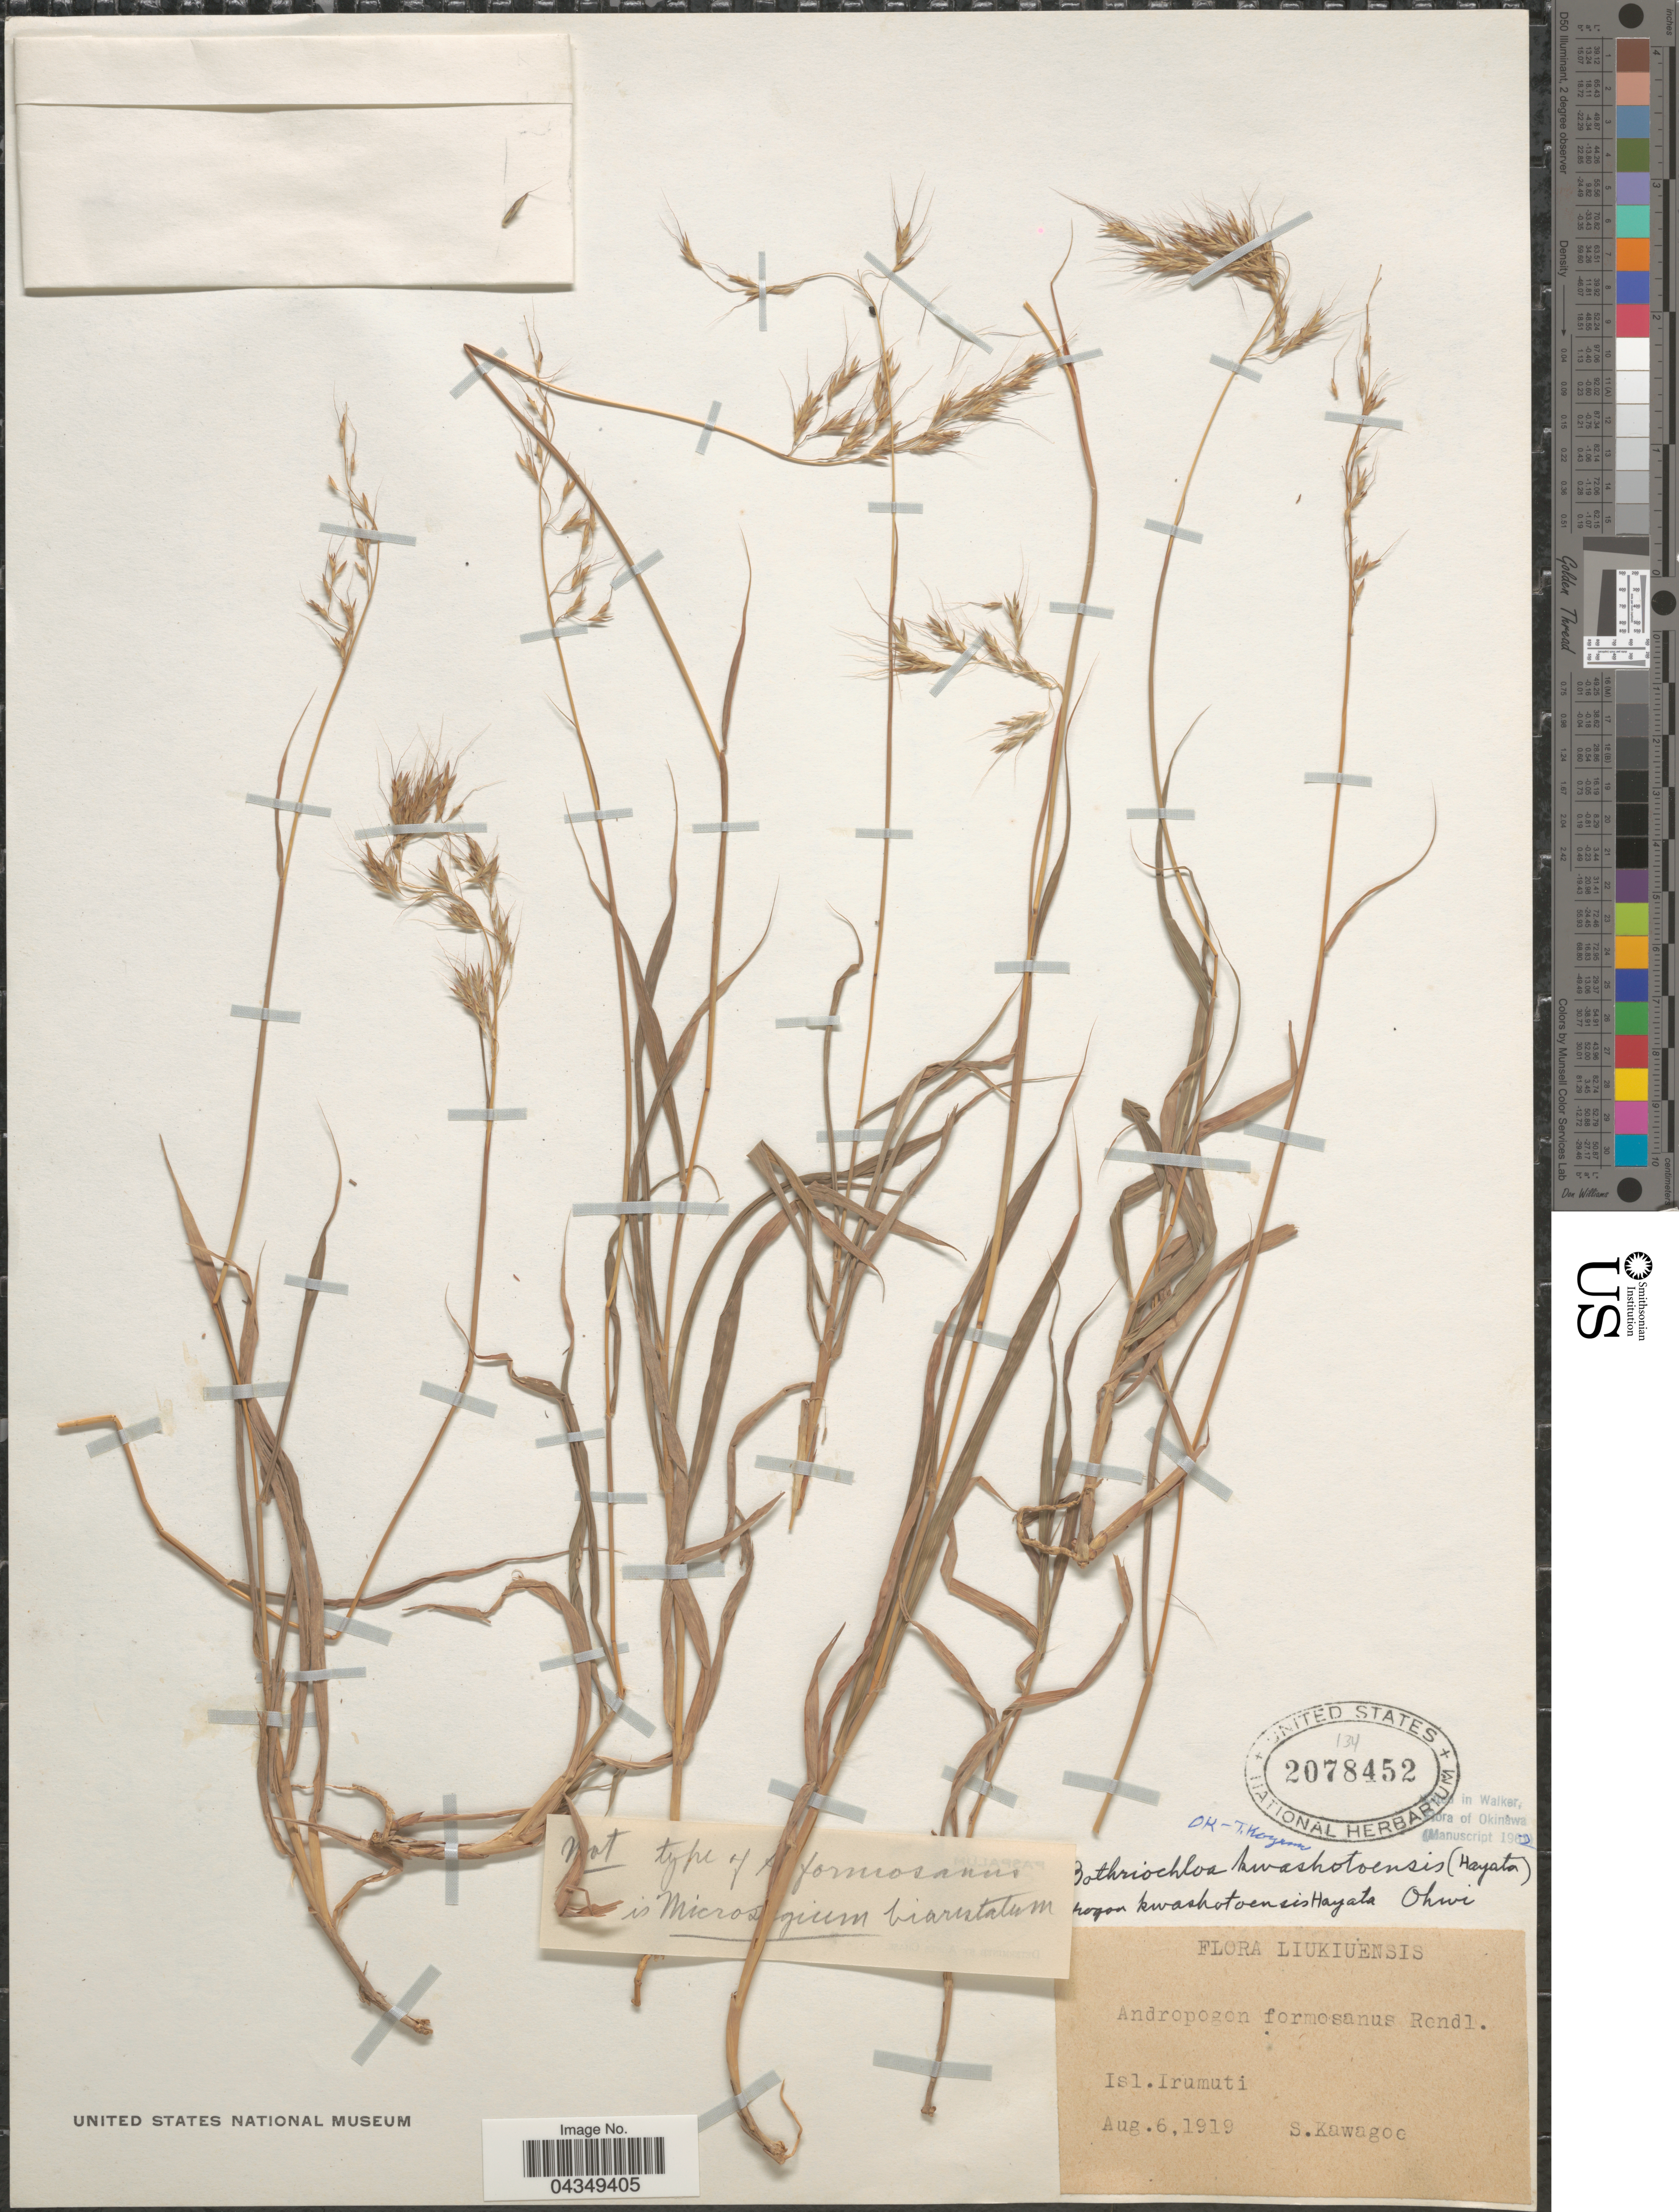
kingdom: Plantae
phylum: Tracheophyta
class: Liliopsida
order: Poales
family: Poaceae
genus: Capillipedium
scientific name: Capillipedium kwashotense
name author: (Hayata) C. C. Hsu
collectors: S. Kawagoe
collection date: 1919-08-06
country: Japan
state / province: Okinawa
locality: Liukiuensis. Isl. Irumuti.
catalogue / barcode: US 2078452